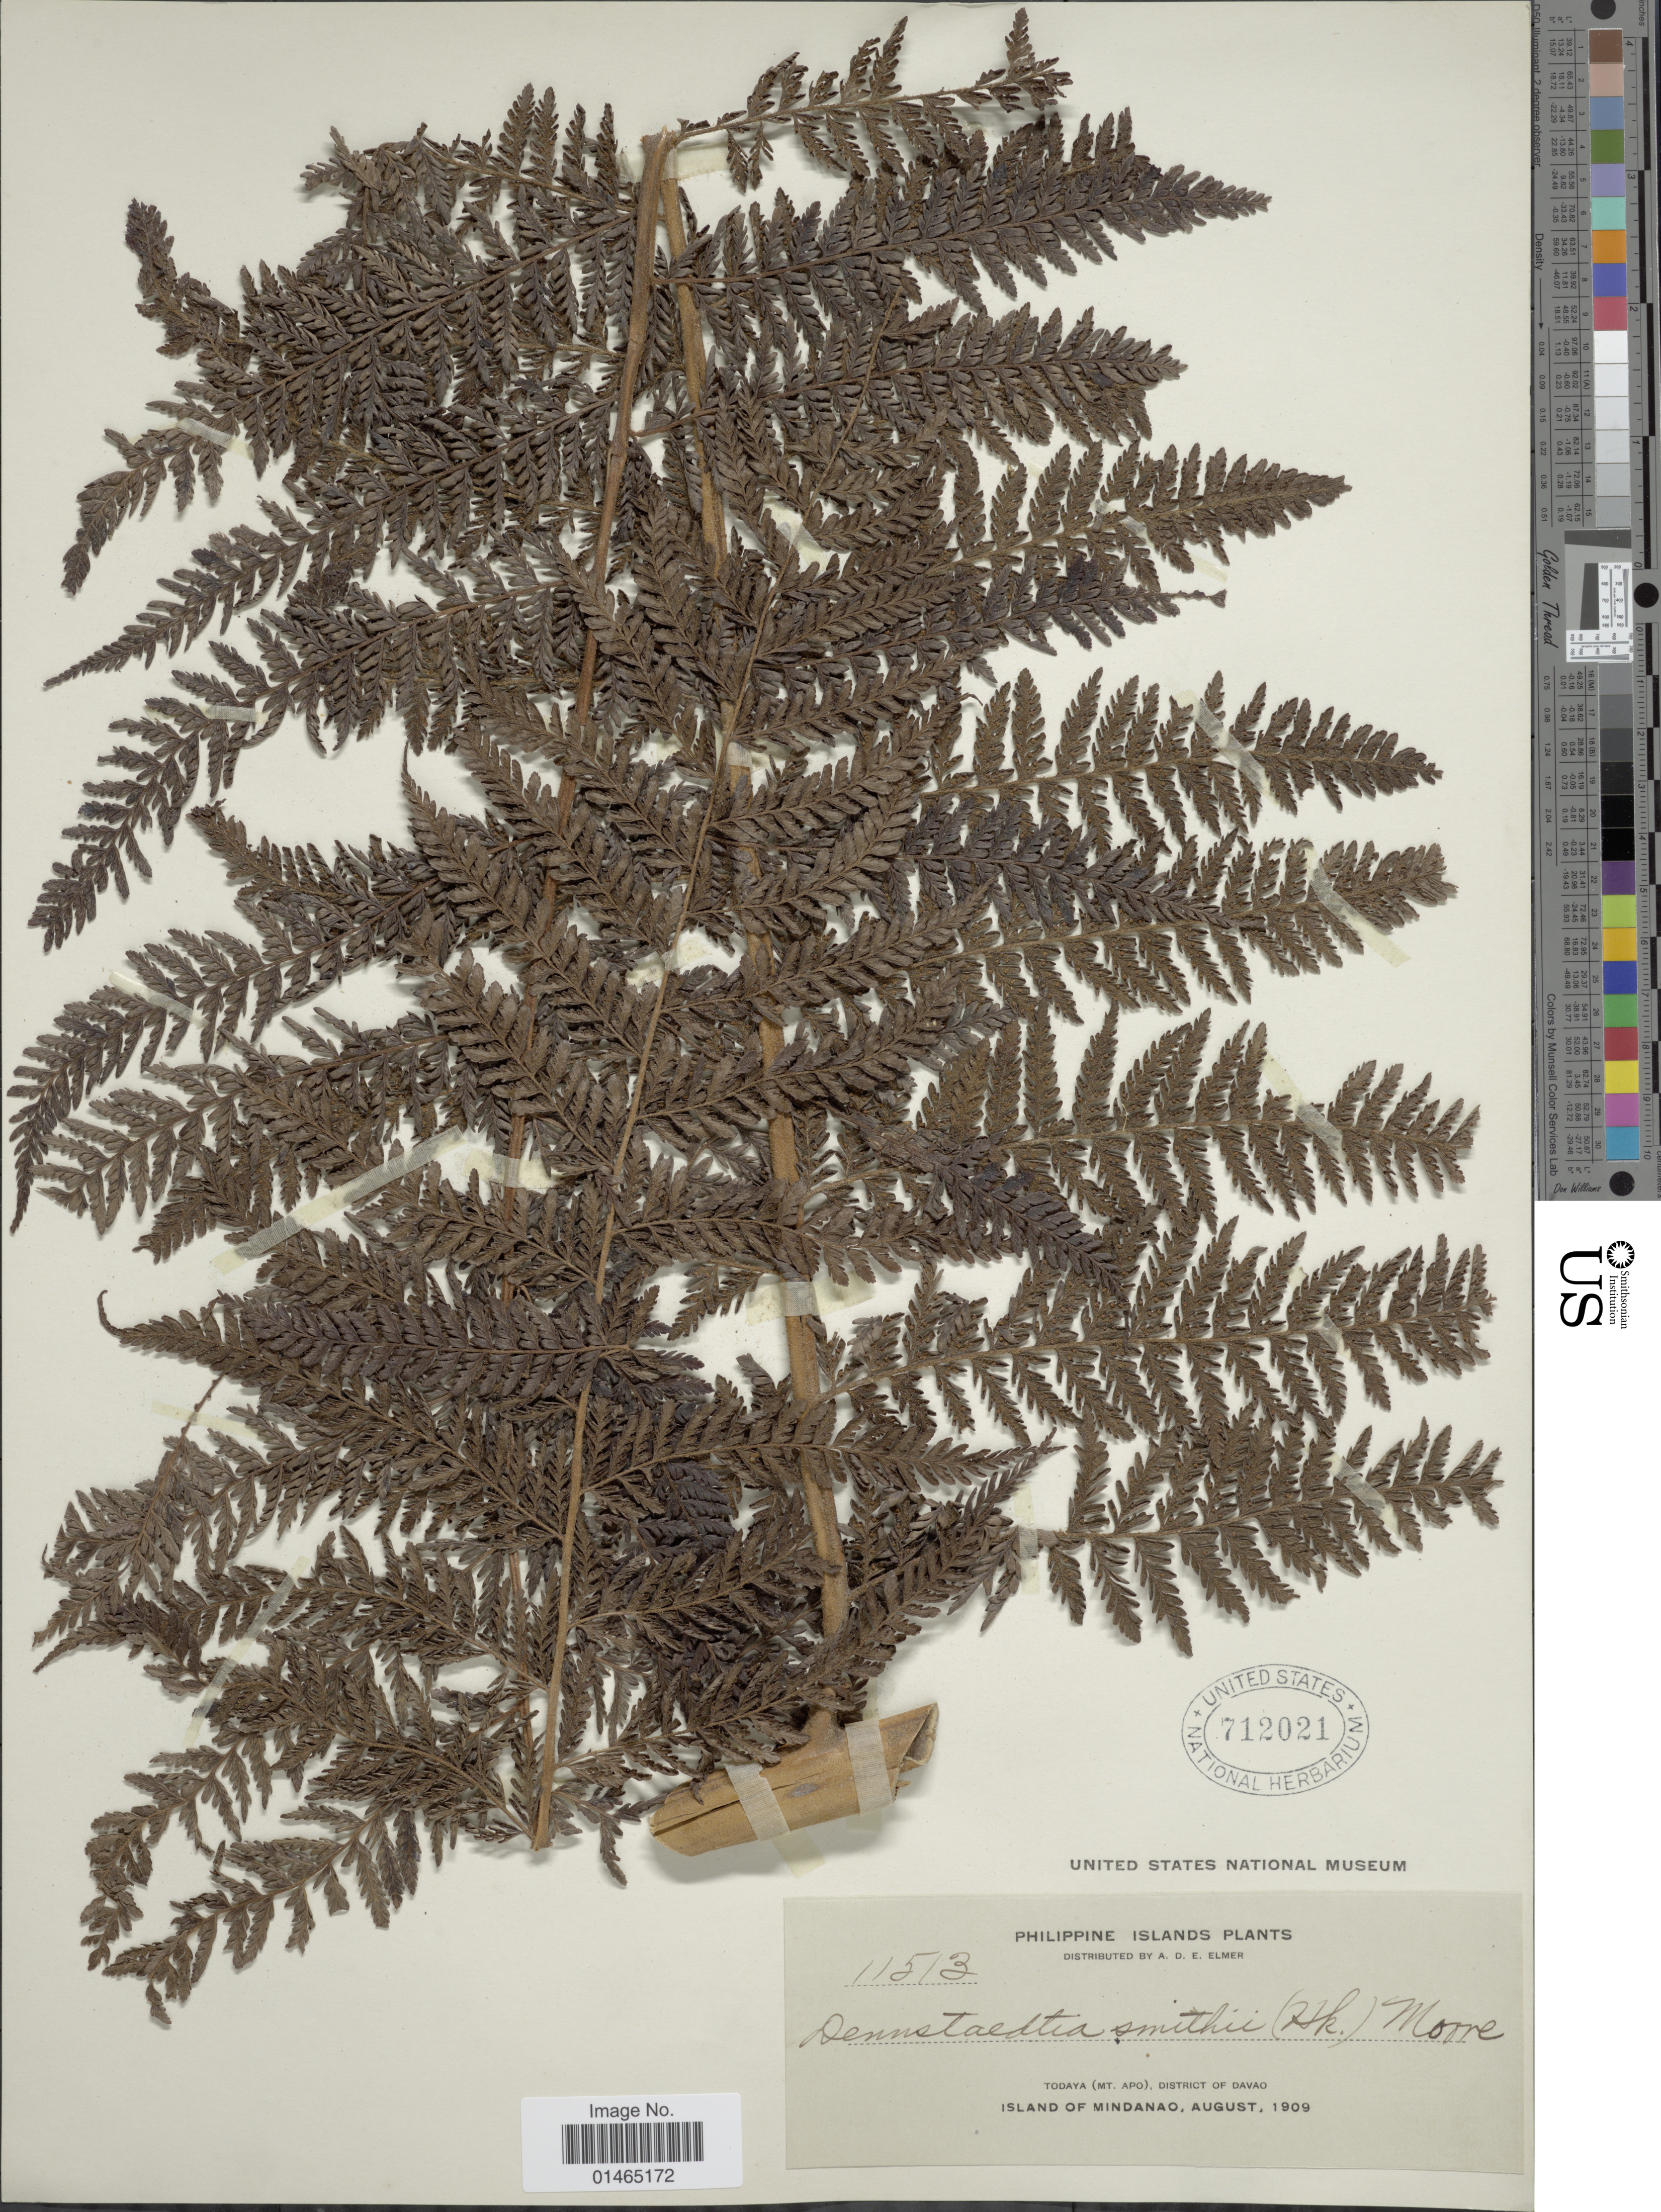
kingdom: Plantae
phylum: Tracheophyta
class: Polypodiopsida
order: Polypodiales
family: Dennstaedtiaceae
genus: Dennstaedtia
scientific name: Dennstaedtia smithii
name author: (Hook.) T. Moore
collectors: A. D. E. Elmer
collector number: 11513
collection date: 1909-08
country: Philippines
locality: Todaya (Mt. Apo), District of Davao. Island of Mindanao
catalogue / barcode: US 712021